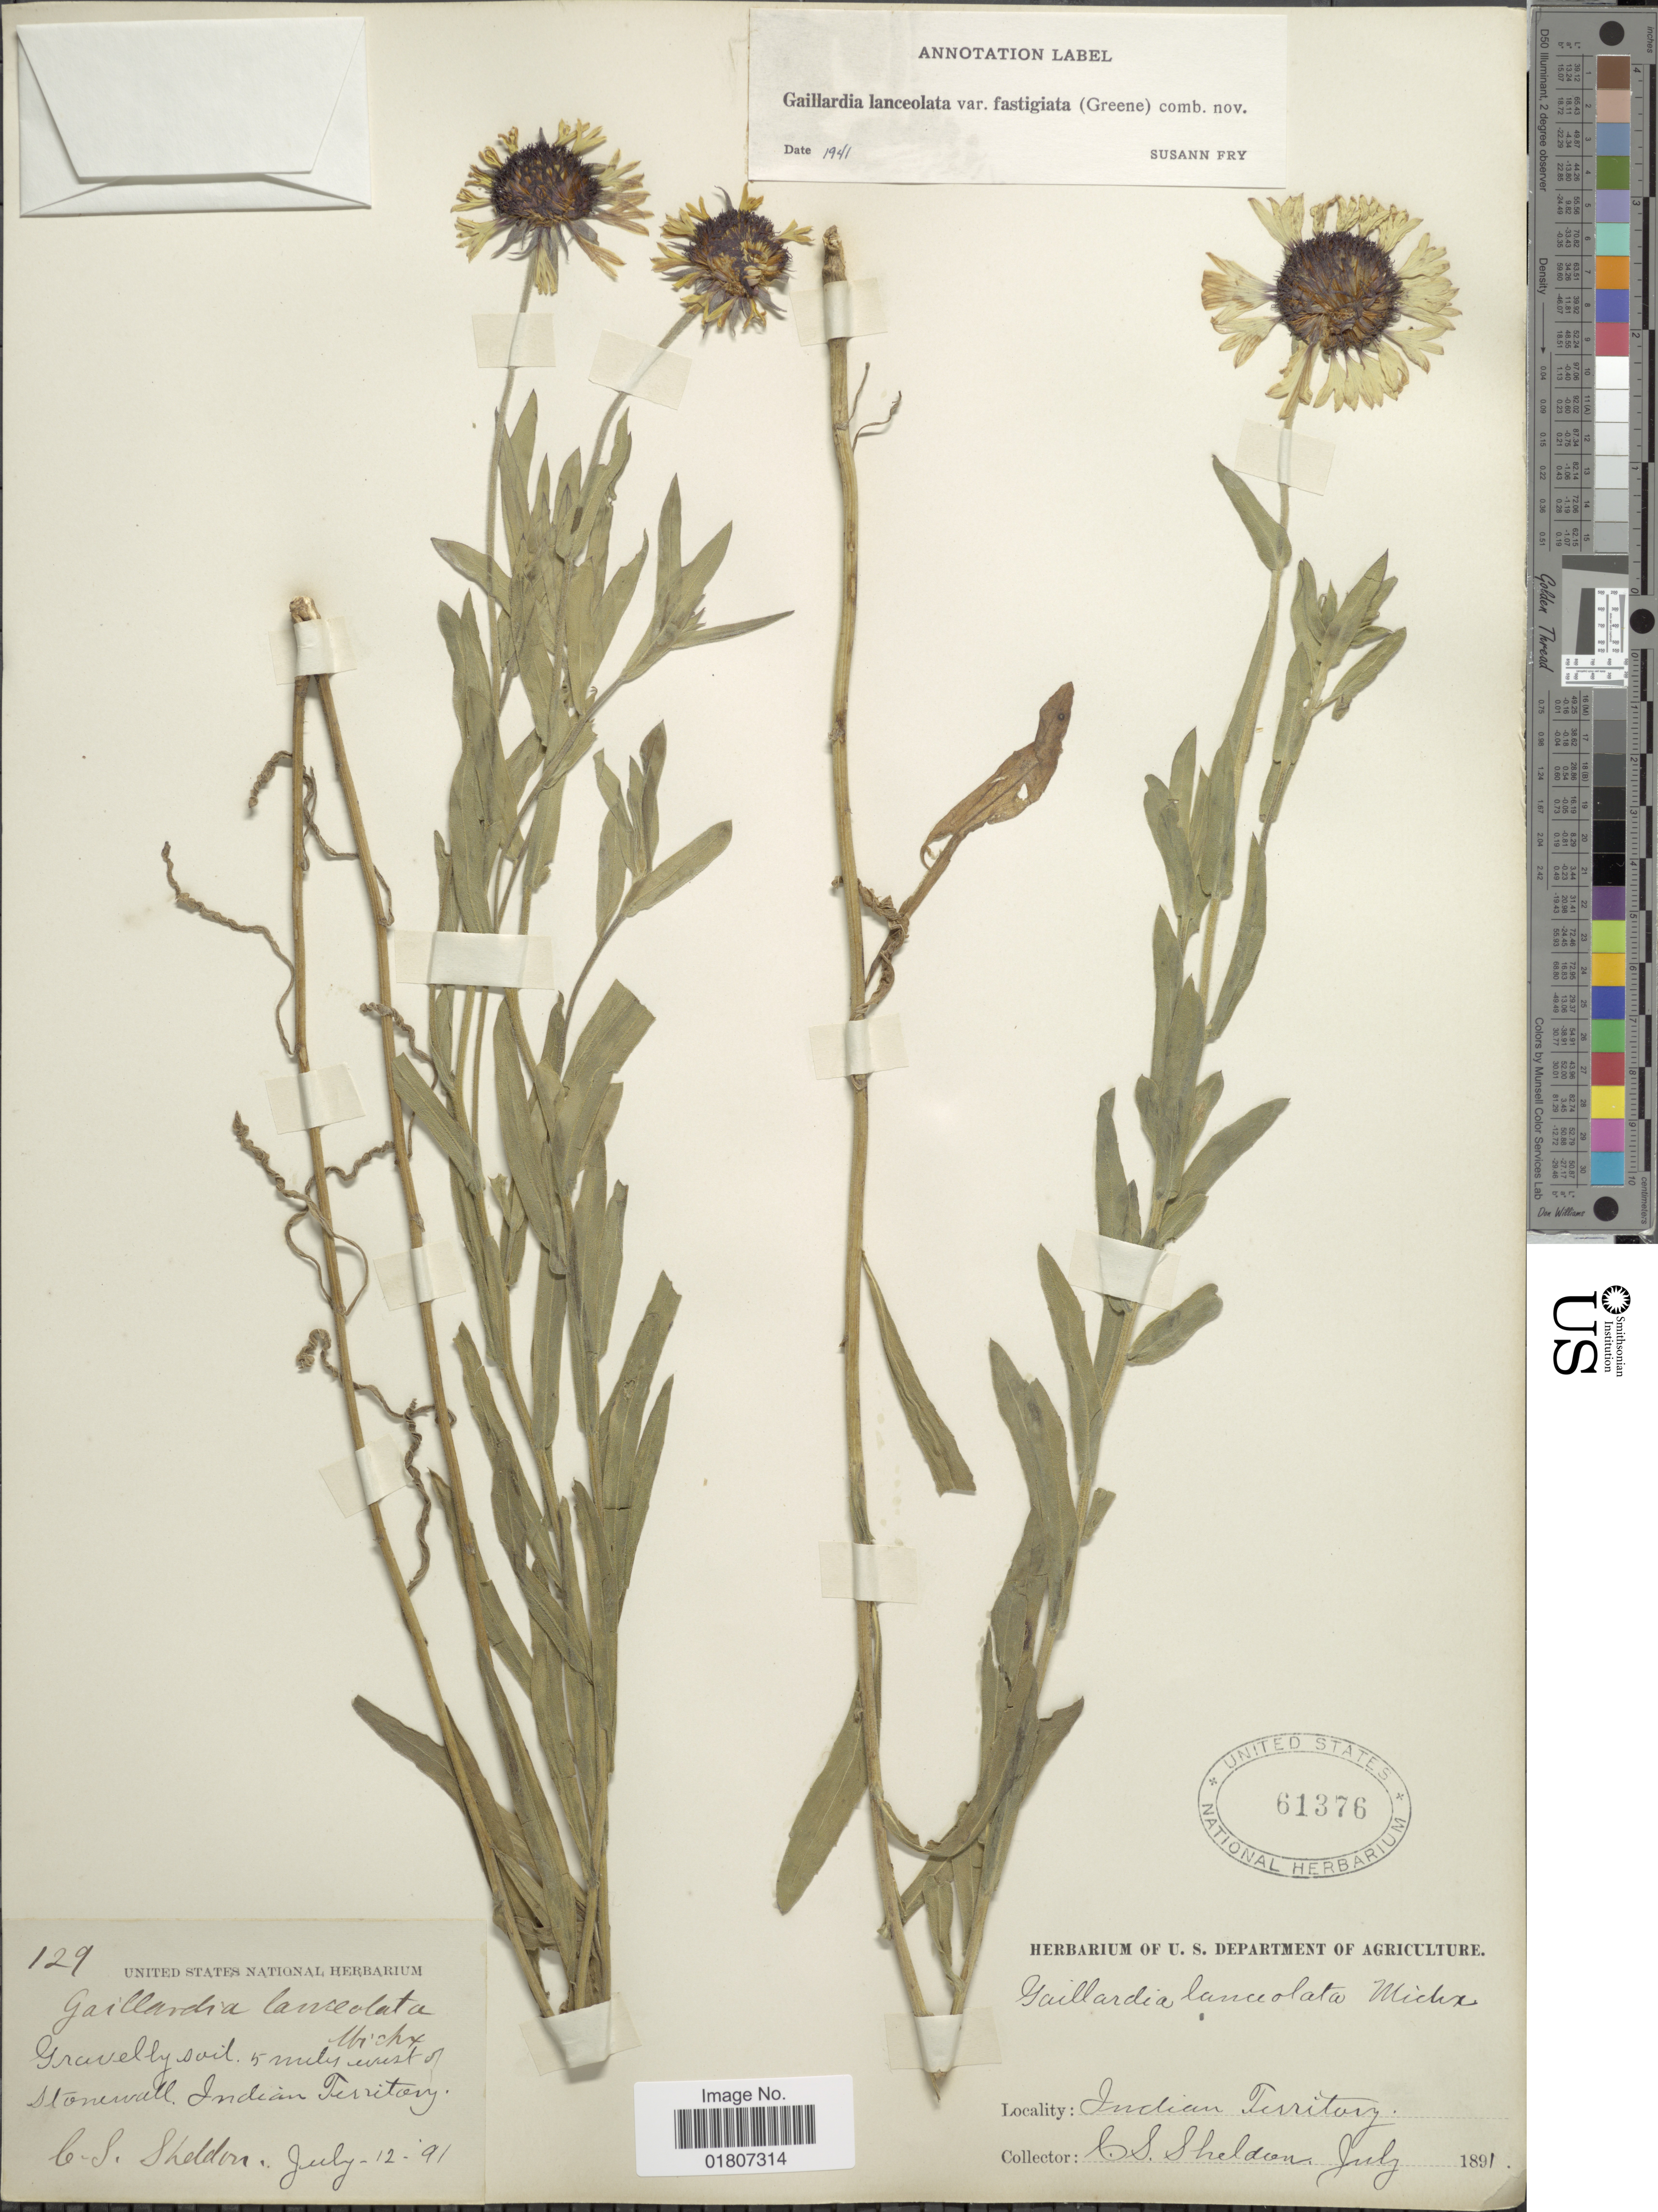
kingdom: Plantae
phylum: Tracheophyta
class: Magnoliopsida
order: Asterales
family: Asteraceae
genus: Gaillardia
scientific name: Gaillardia lanceolata var. fastigiata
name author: (Greene) Waterf.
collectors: C. S. Sheldon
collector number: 129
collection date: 1891-07-12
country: United States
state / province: Oklahoma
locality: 5 miles west of Stonewall. Indian Territory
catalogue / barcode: US 61376